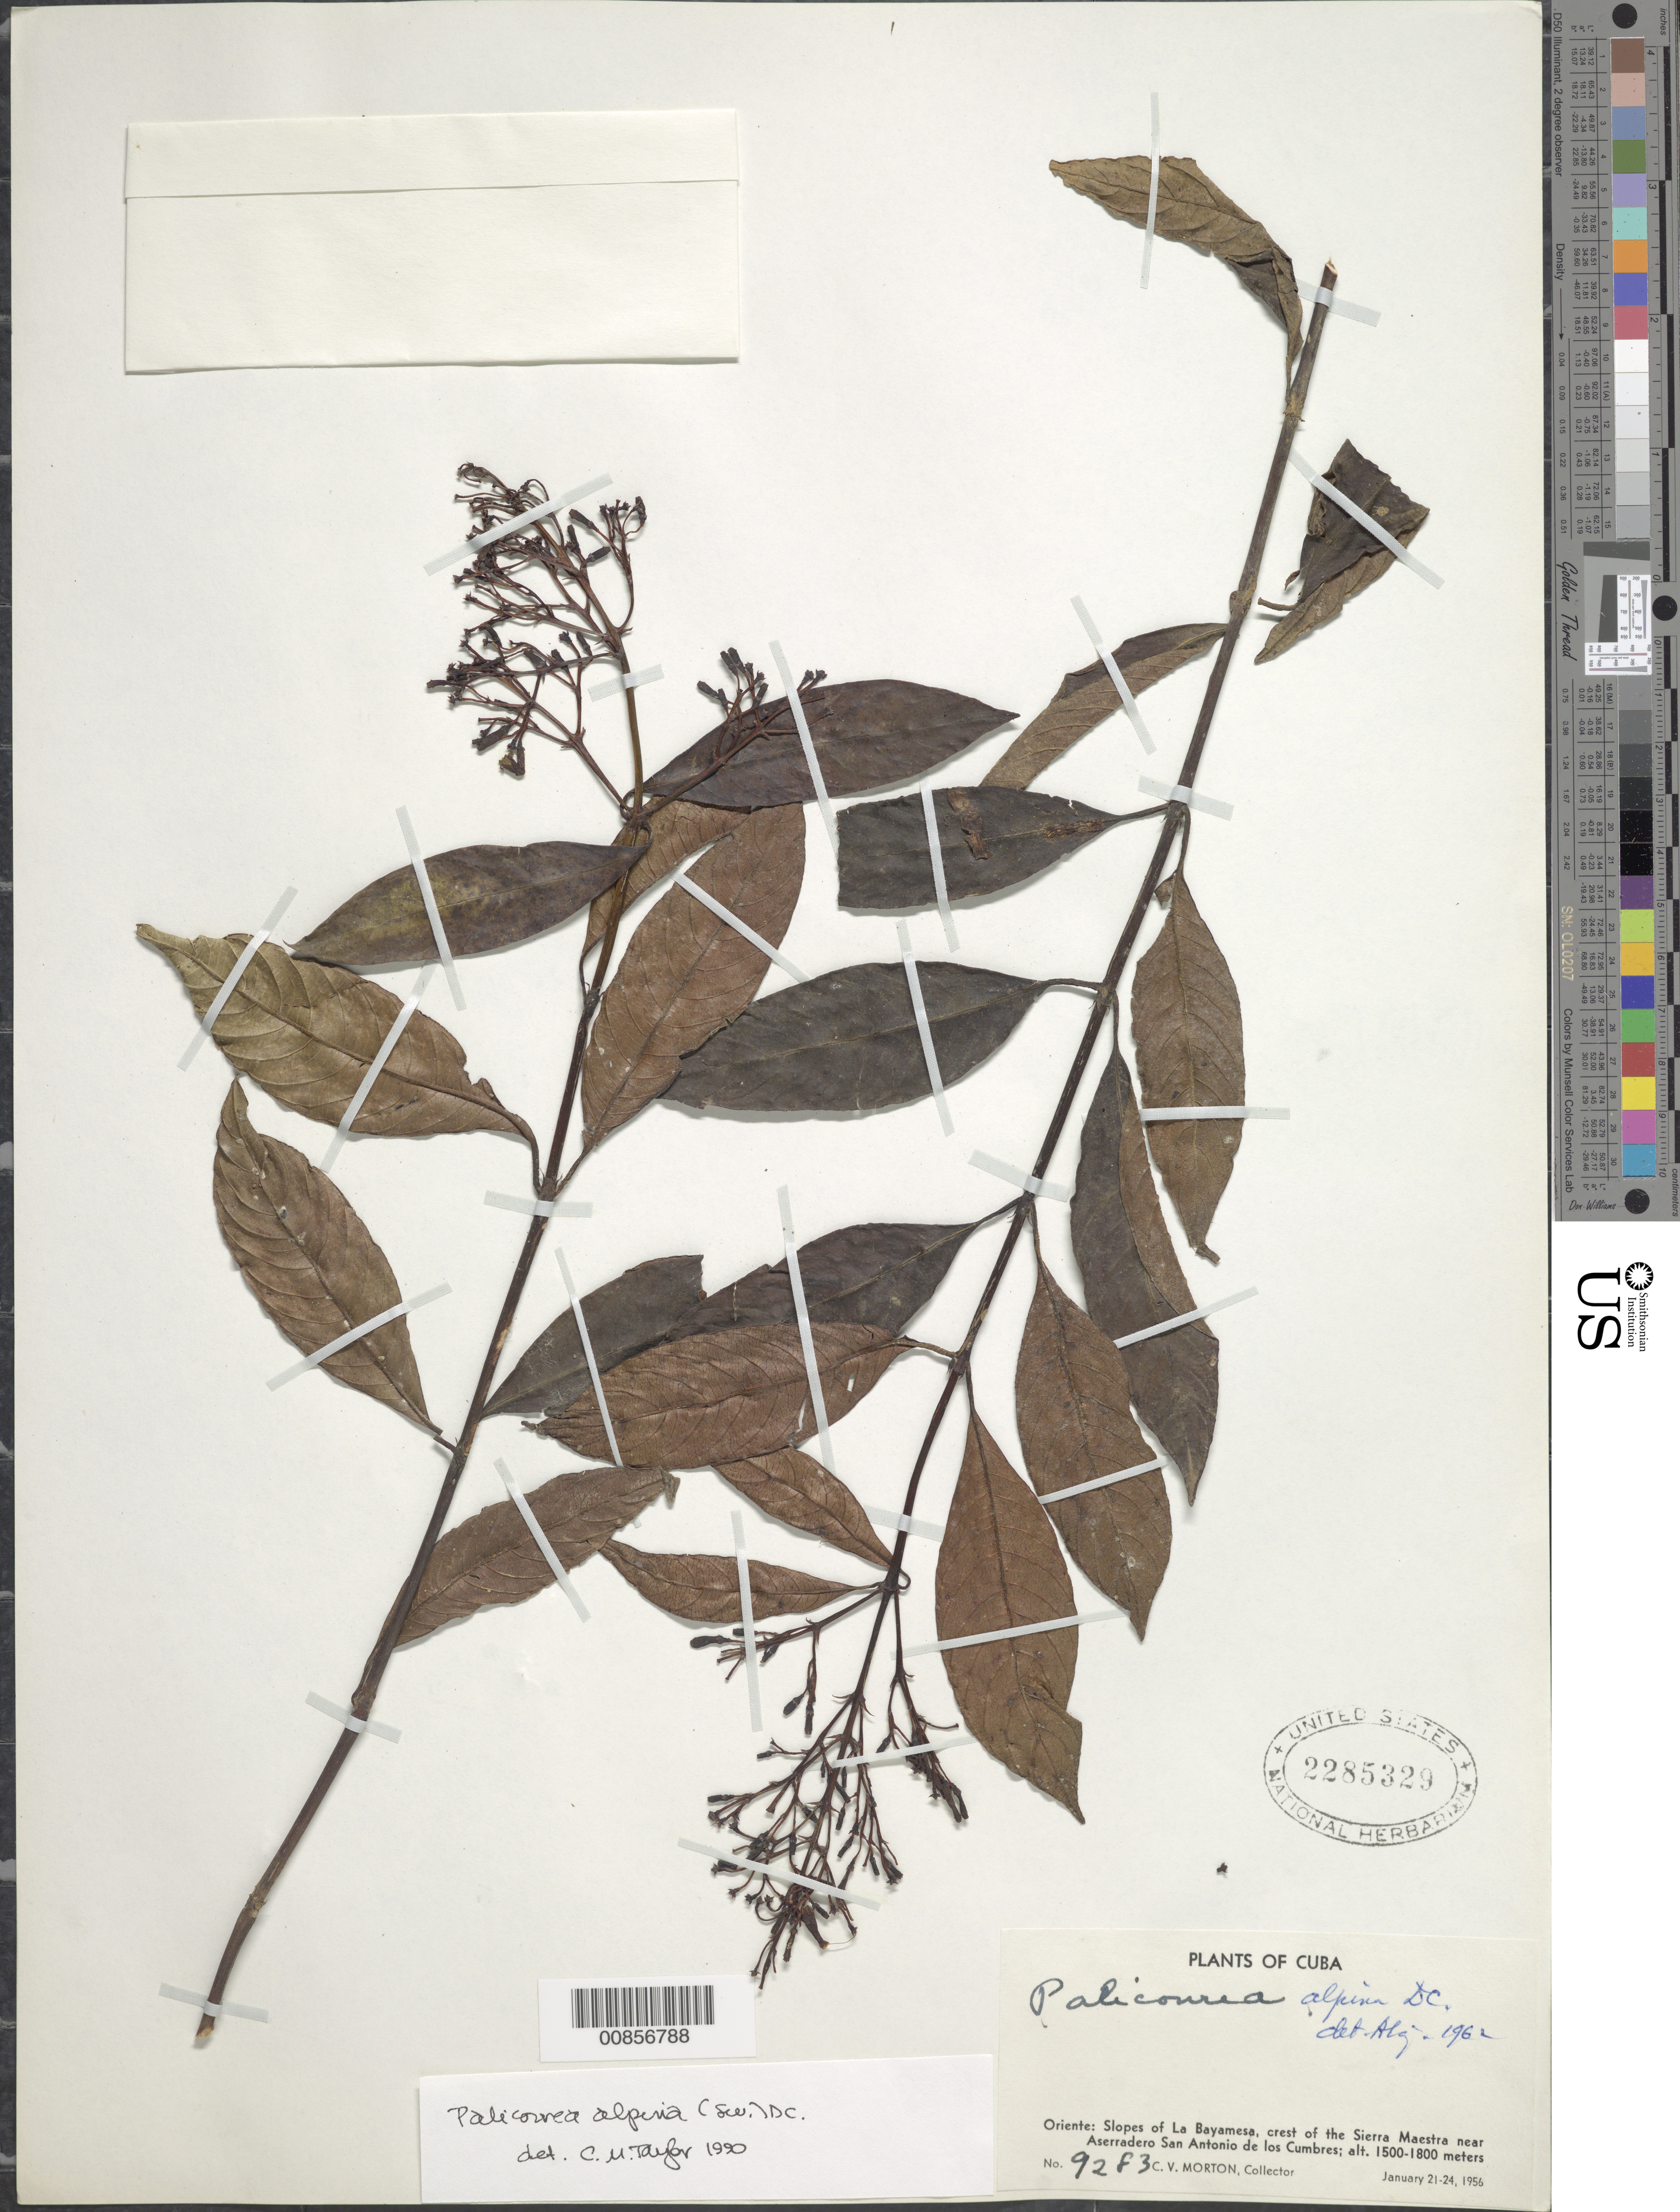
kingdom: Plantae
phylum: Tracheophyta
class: Magnoliopsida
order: Gentianales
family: Rubiaceae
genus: Palicourea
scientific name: Palicourea alpina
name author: (Sw.) DC.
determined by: Liogier, Alain H.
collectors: C. V. Morton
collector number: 9283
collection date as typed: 21 Jan 1956 to 24 Jan 1956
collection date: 1956-01-21/1956-01-24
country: Cuba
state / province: Oriente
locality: Slopes of La Bayamesa, crest of the Sierra Maestra near Aserradero San Antonio de los Cumbres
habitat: Montane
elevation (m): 1500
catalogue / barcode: US 2285329